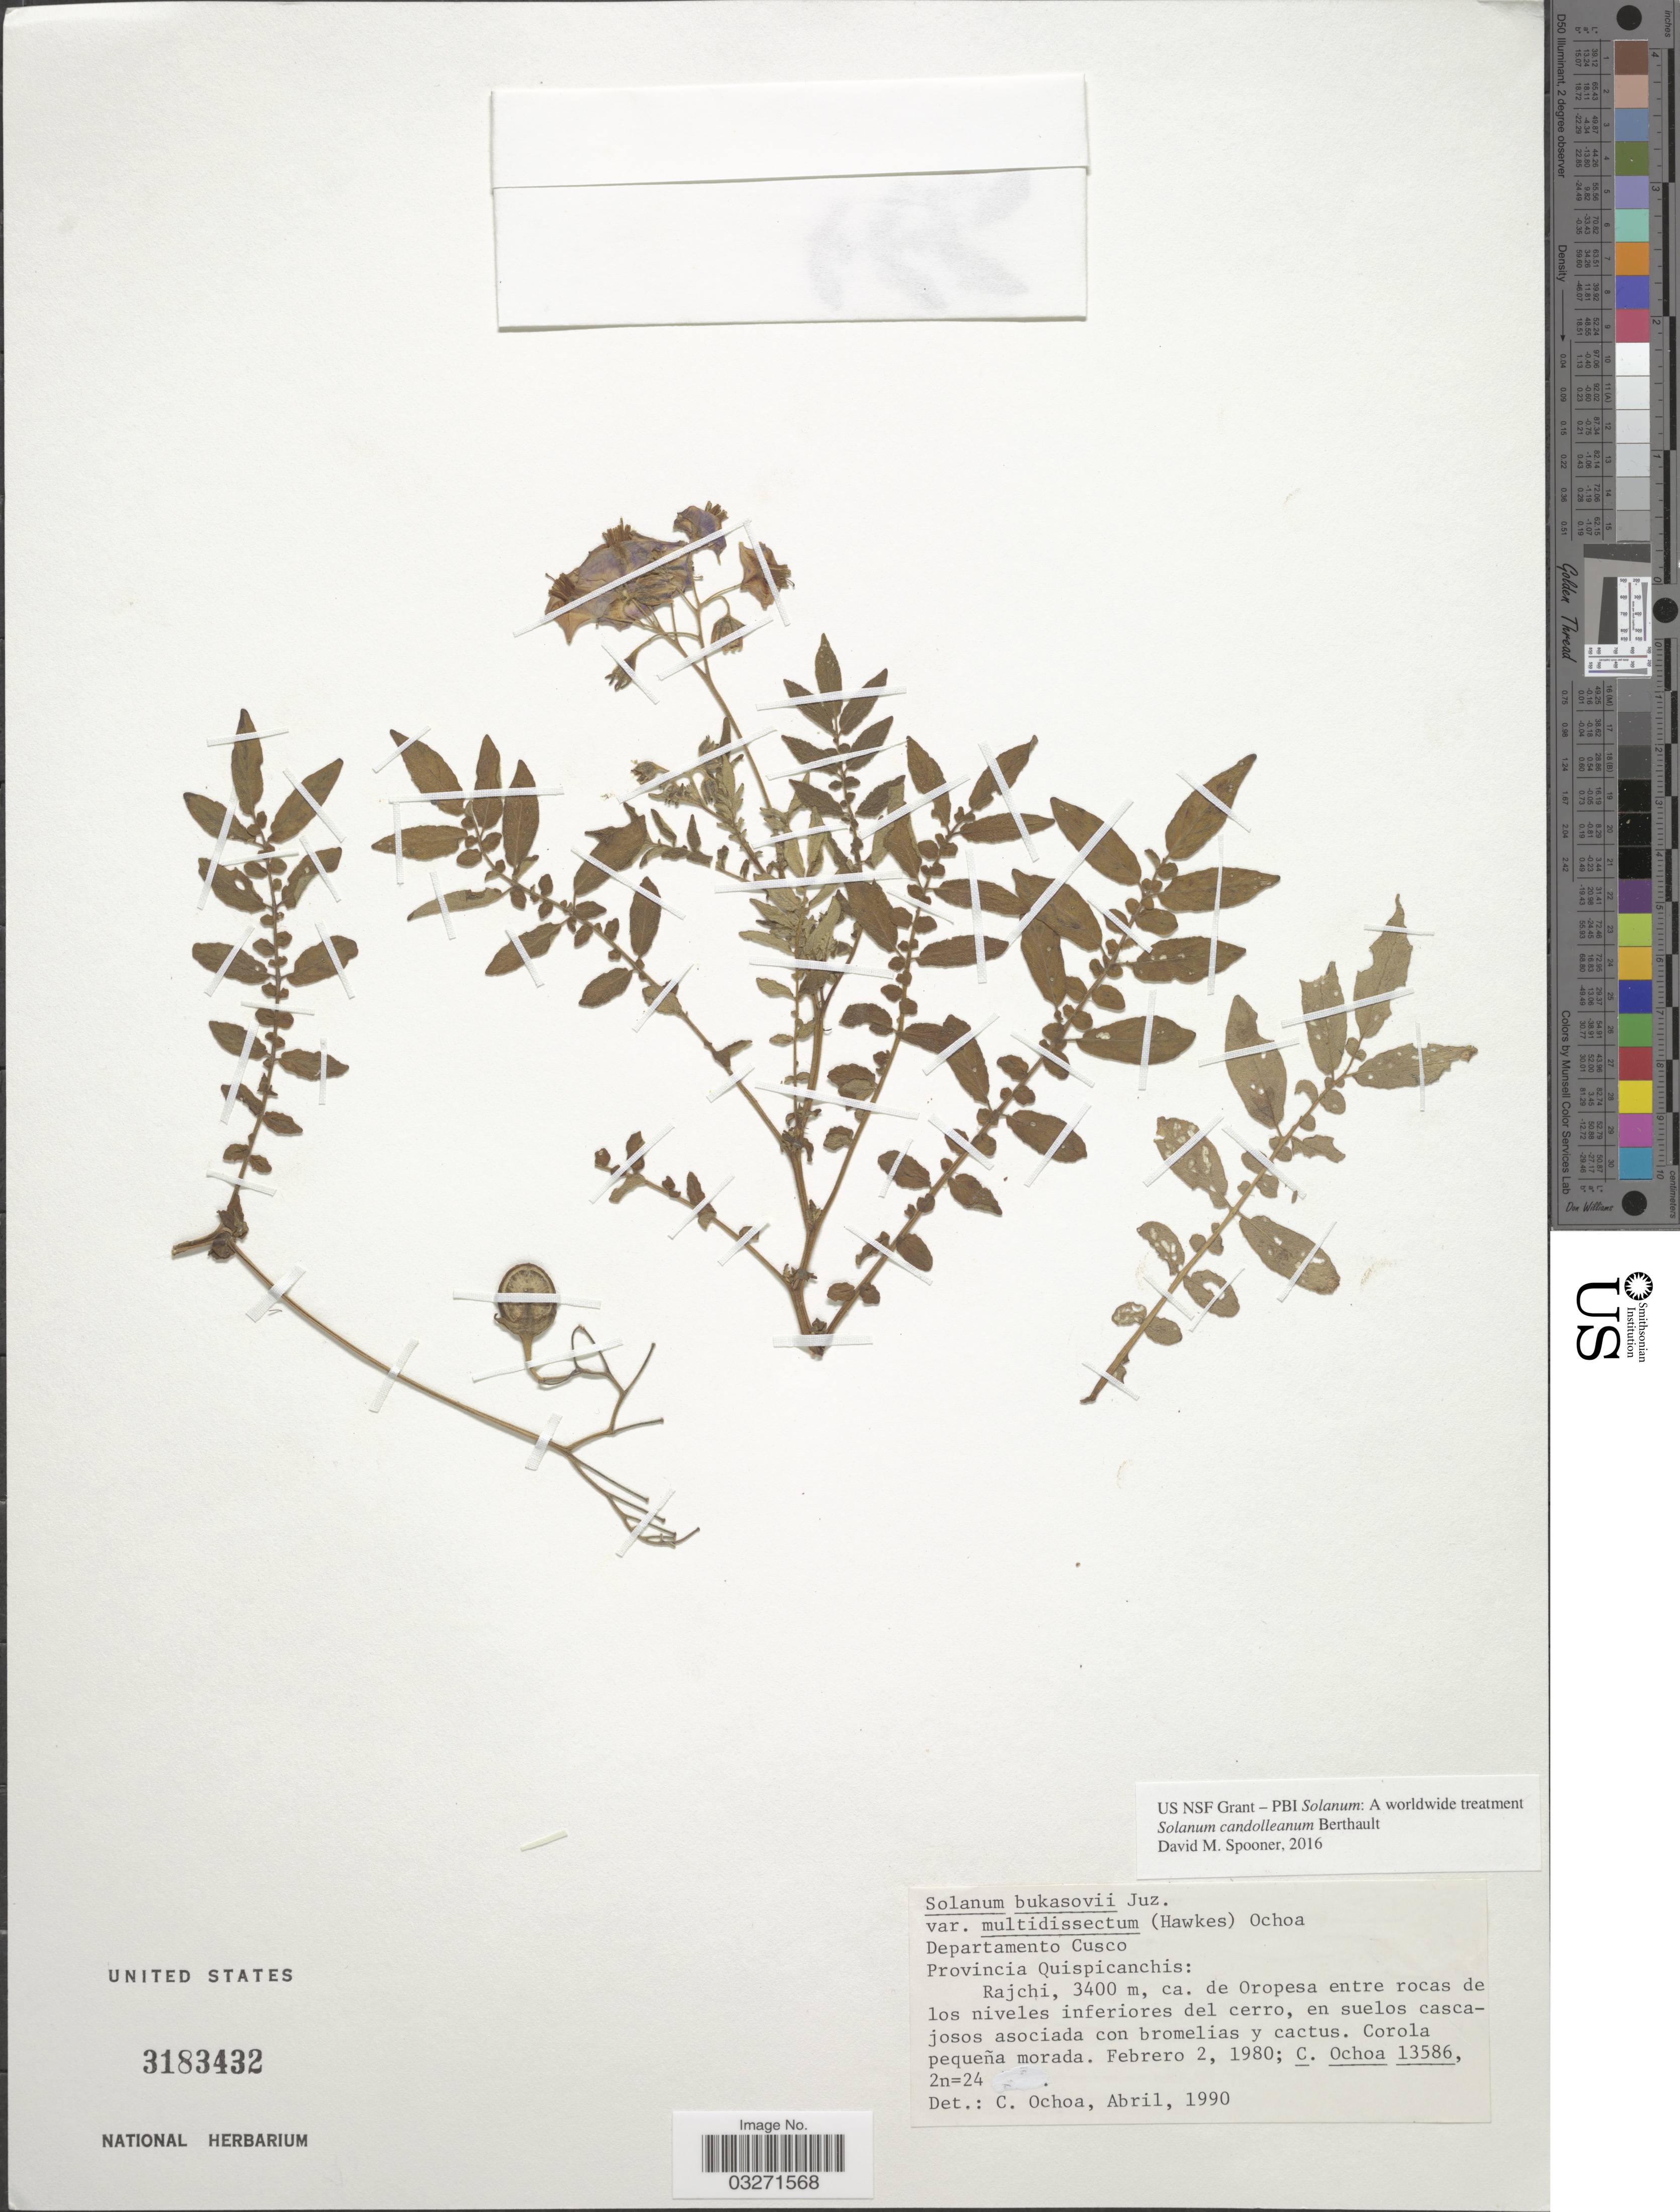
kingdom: Plantae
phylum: Tracheophyta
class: Magnoliopsida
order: Solanales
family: Solanaceae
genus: Solanum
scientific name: Solanum candolleanum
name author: Berthault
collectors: C. Ochoa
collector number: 13586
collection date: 1980-02-02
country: Peru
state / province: Cusco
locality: Departamento Cusco. Provincia Quispicanchis: Rajchi, ca. de Oropesa entre rocas de los niveles inferiores del cerro.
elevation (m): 3400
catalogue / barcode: US 3183432